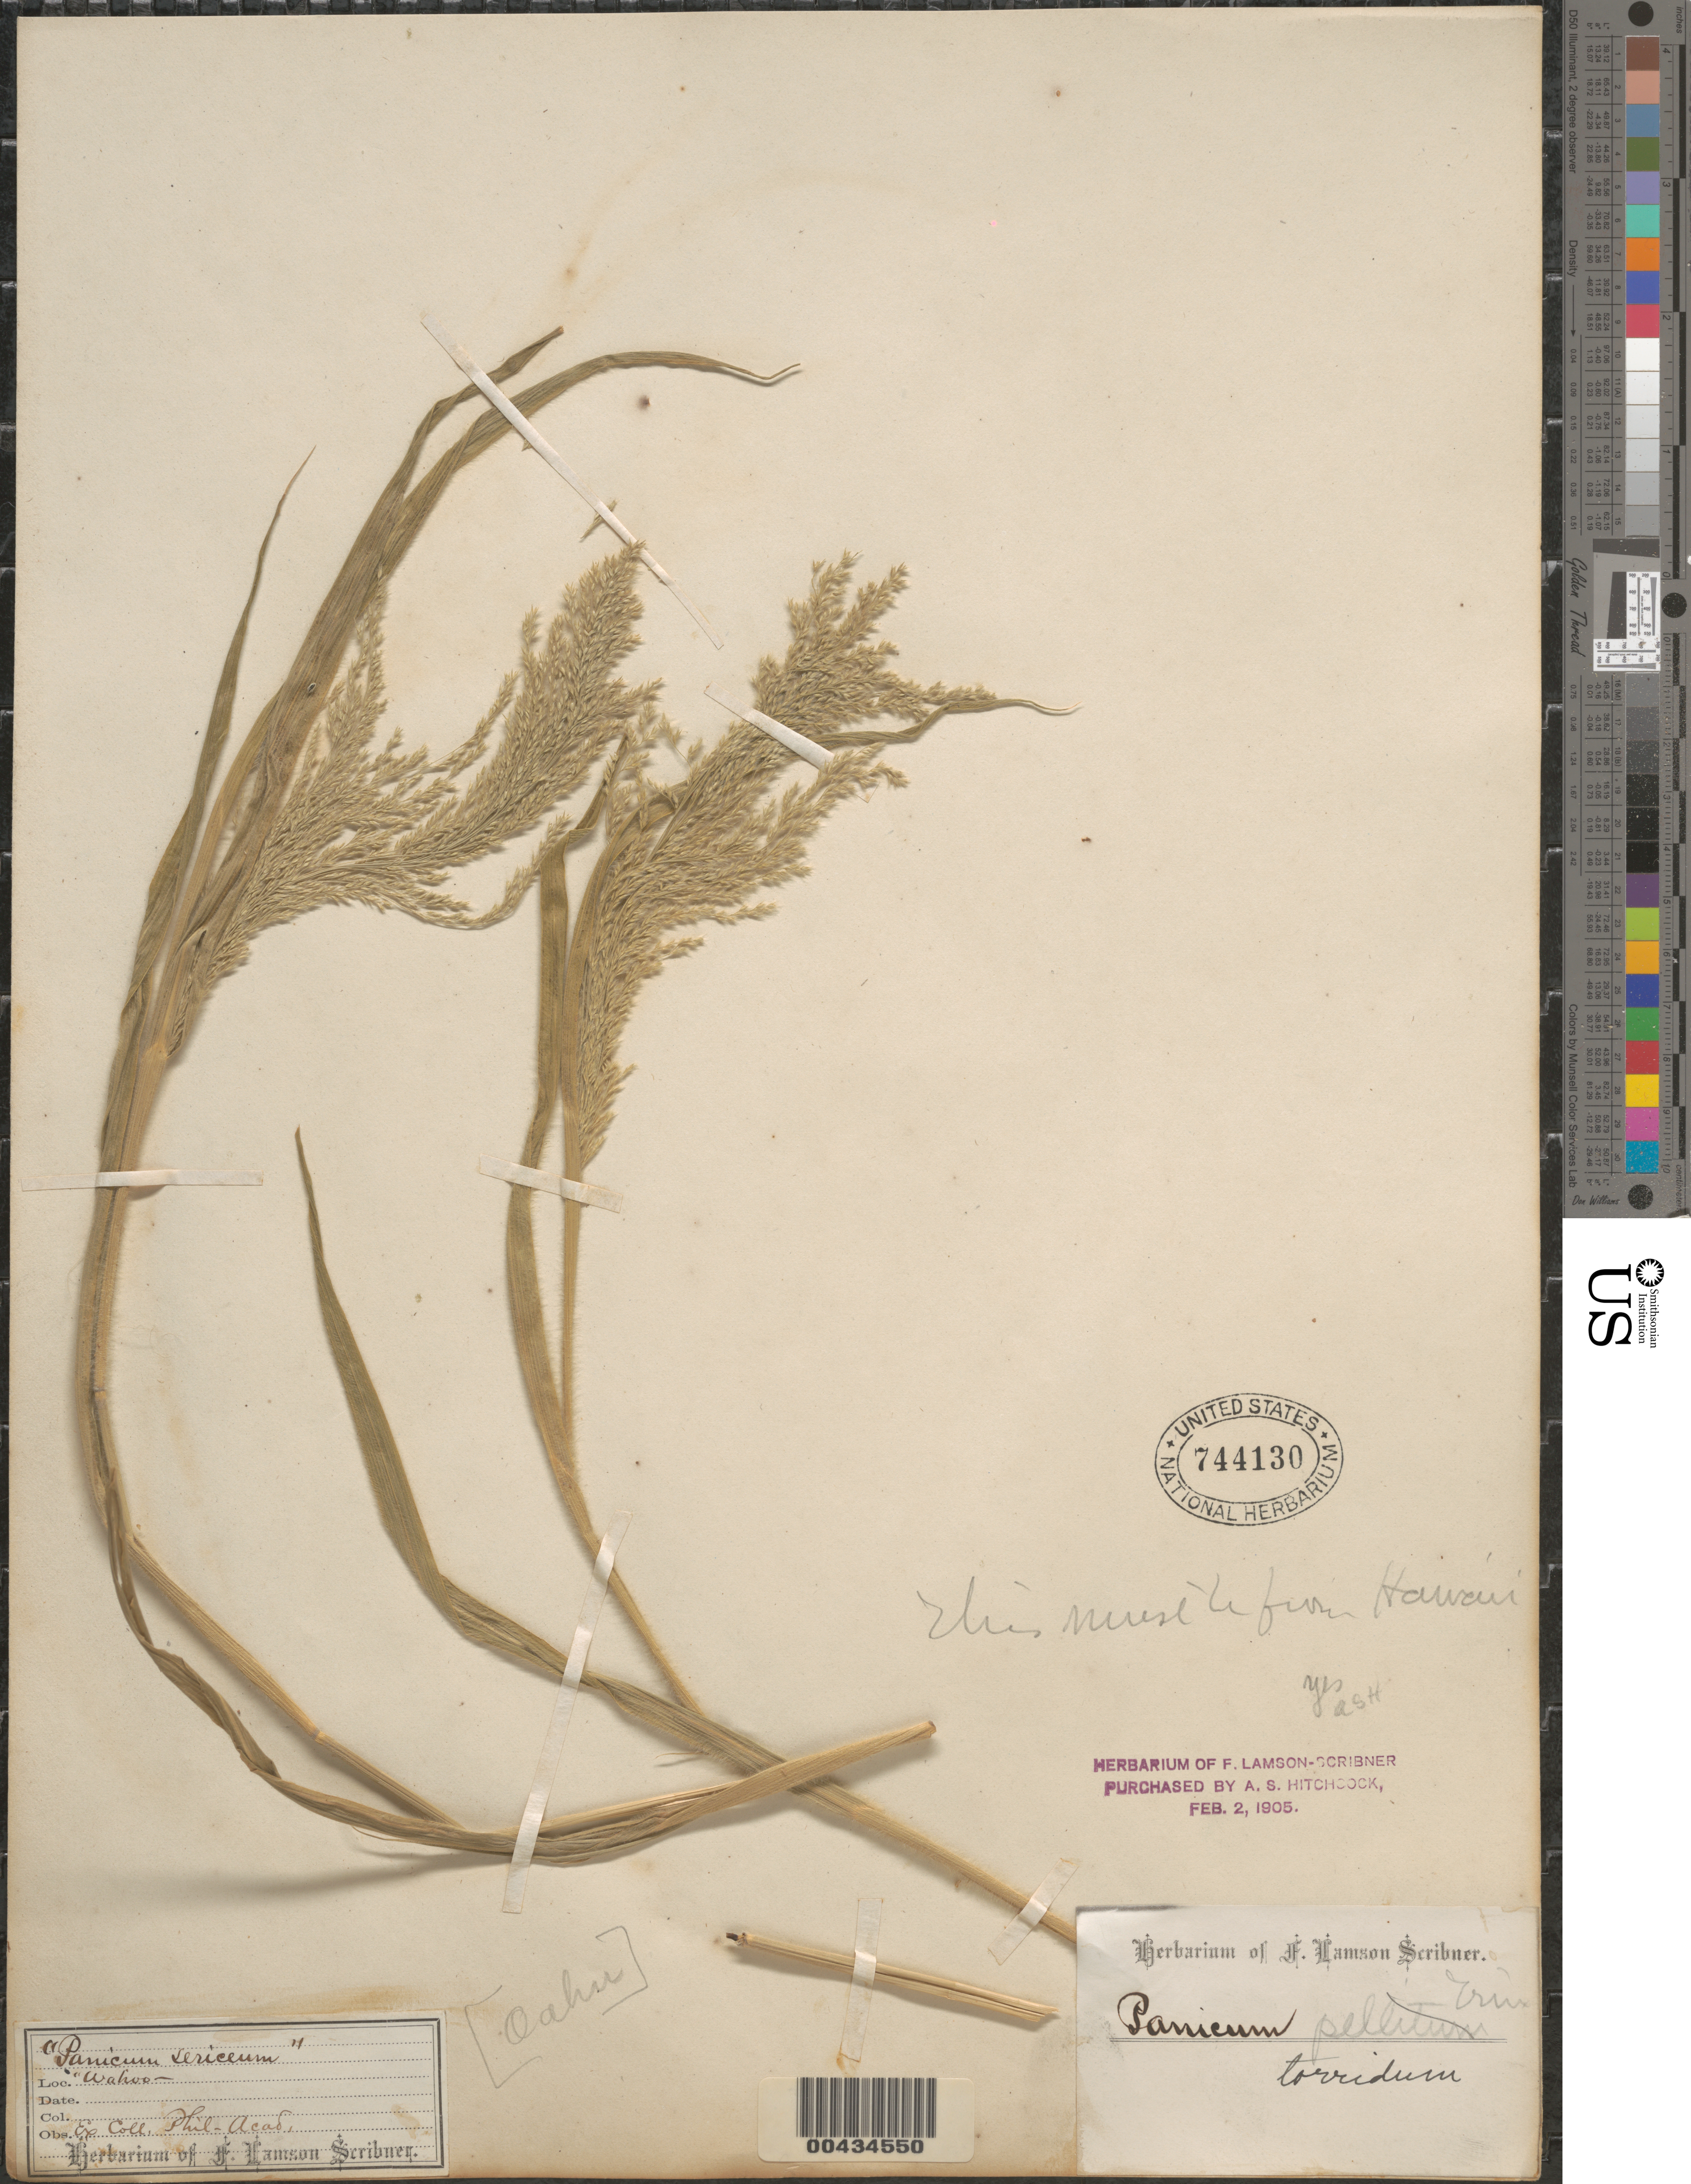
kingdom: Plantae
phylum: Tracheophyta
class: Liliopsida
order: Poales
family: Poaceae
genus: Panicum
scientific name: Panicum torridum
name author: Gaudich.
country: United States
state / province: Hawaii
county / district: Hawaii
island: Hawaii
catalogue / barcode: US 744130